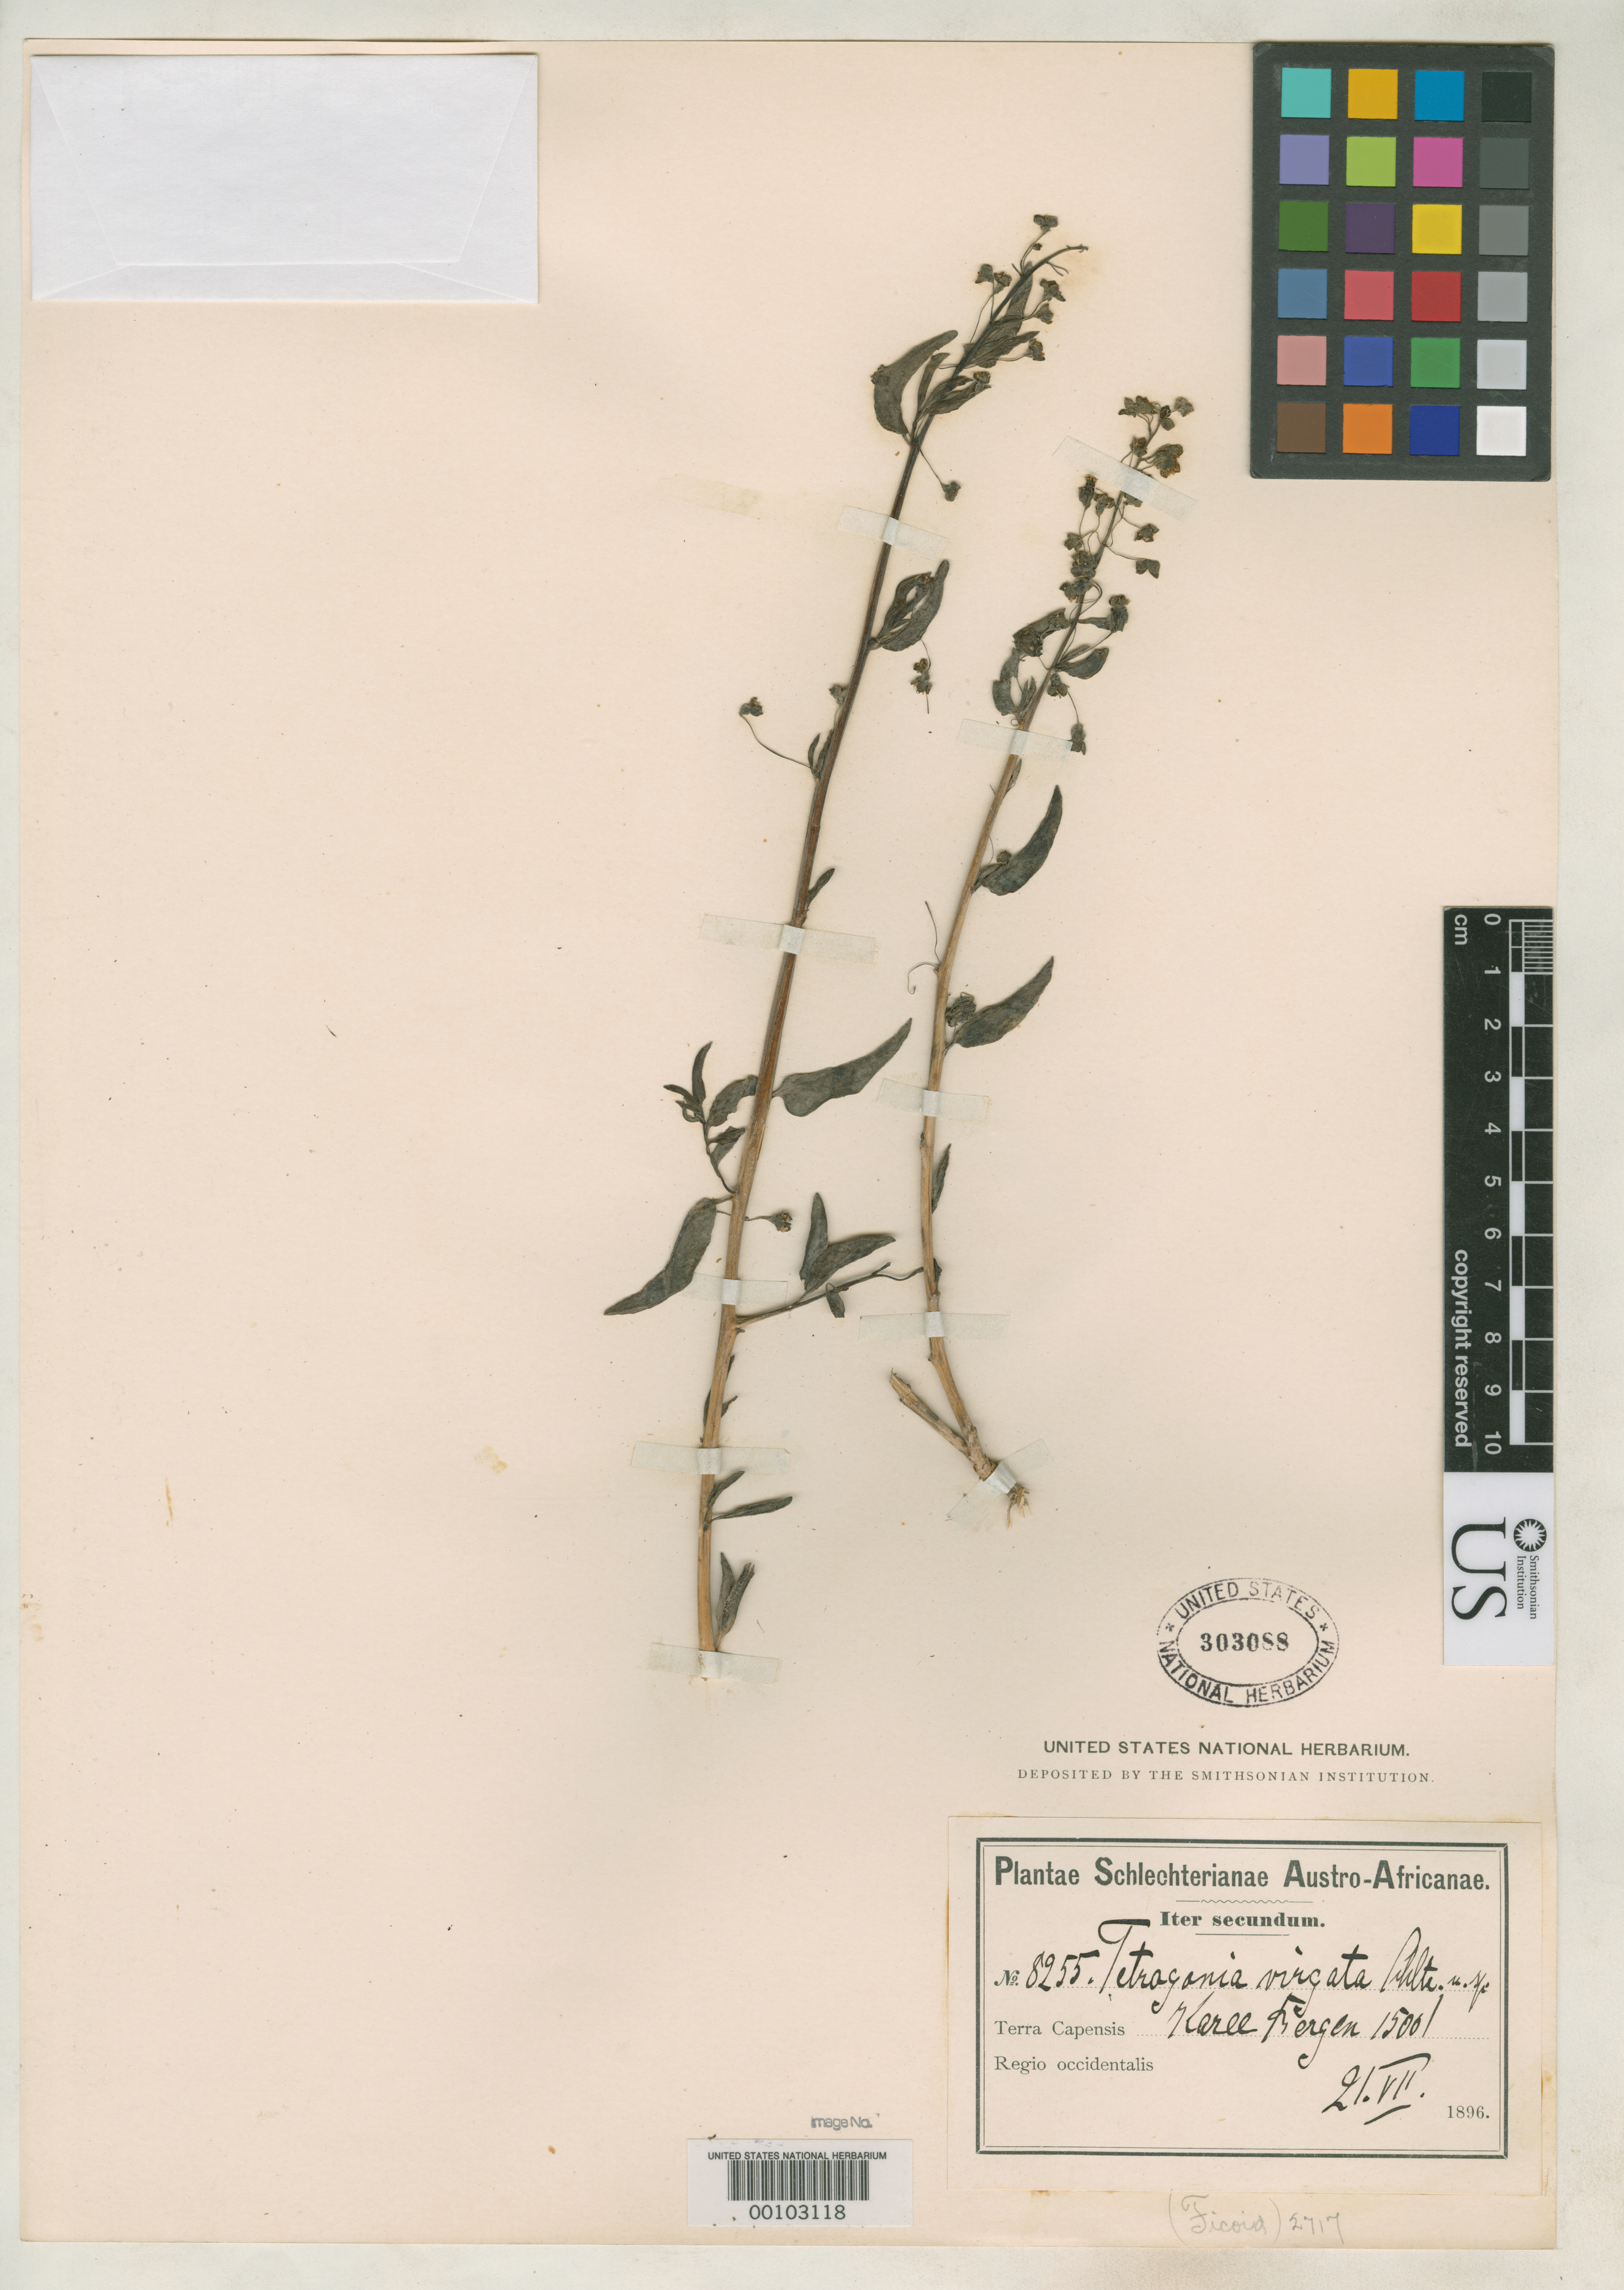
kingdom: Plantae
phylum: Tracheophyta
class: Magnoliopsida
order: Caryophyllales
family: Aizoaceae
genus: Tetragonia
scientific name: Tetragonia virgata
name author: Schltr.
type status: Isotype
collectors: F. R. R. Schlechter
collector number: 8255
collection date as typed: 21 Jul 1896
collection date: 1896-07-21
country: South Africa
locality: Karree Bergen.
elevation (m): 457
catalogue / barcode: US 303088